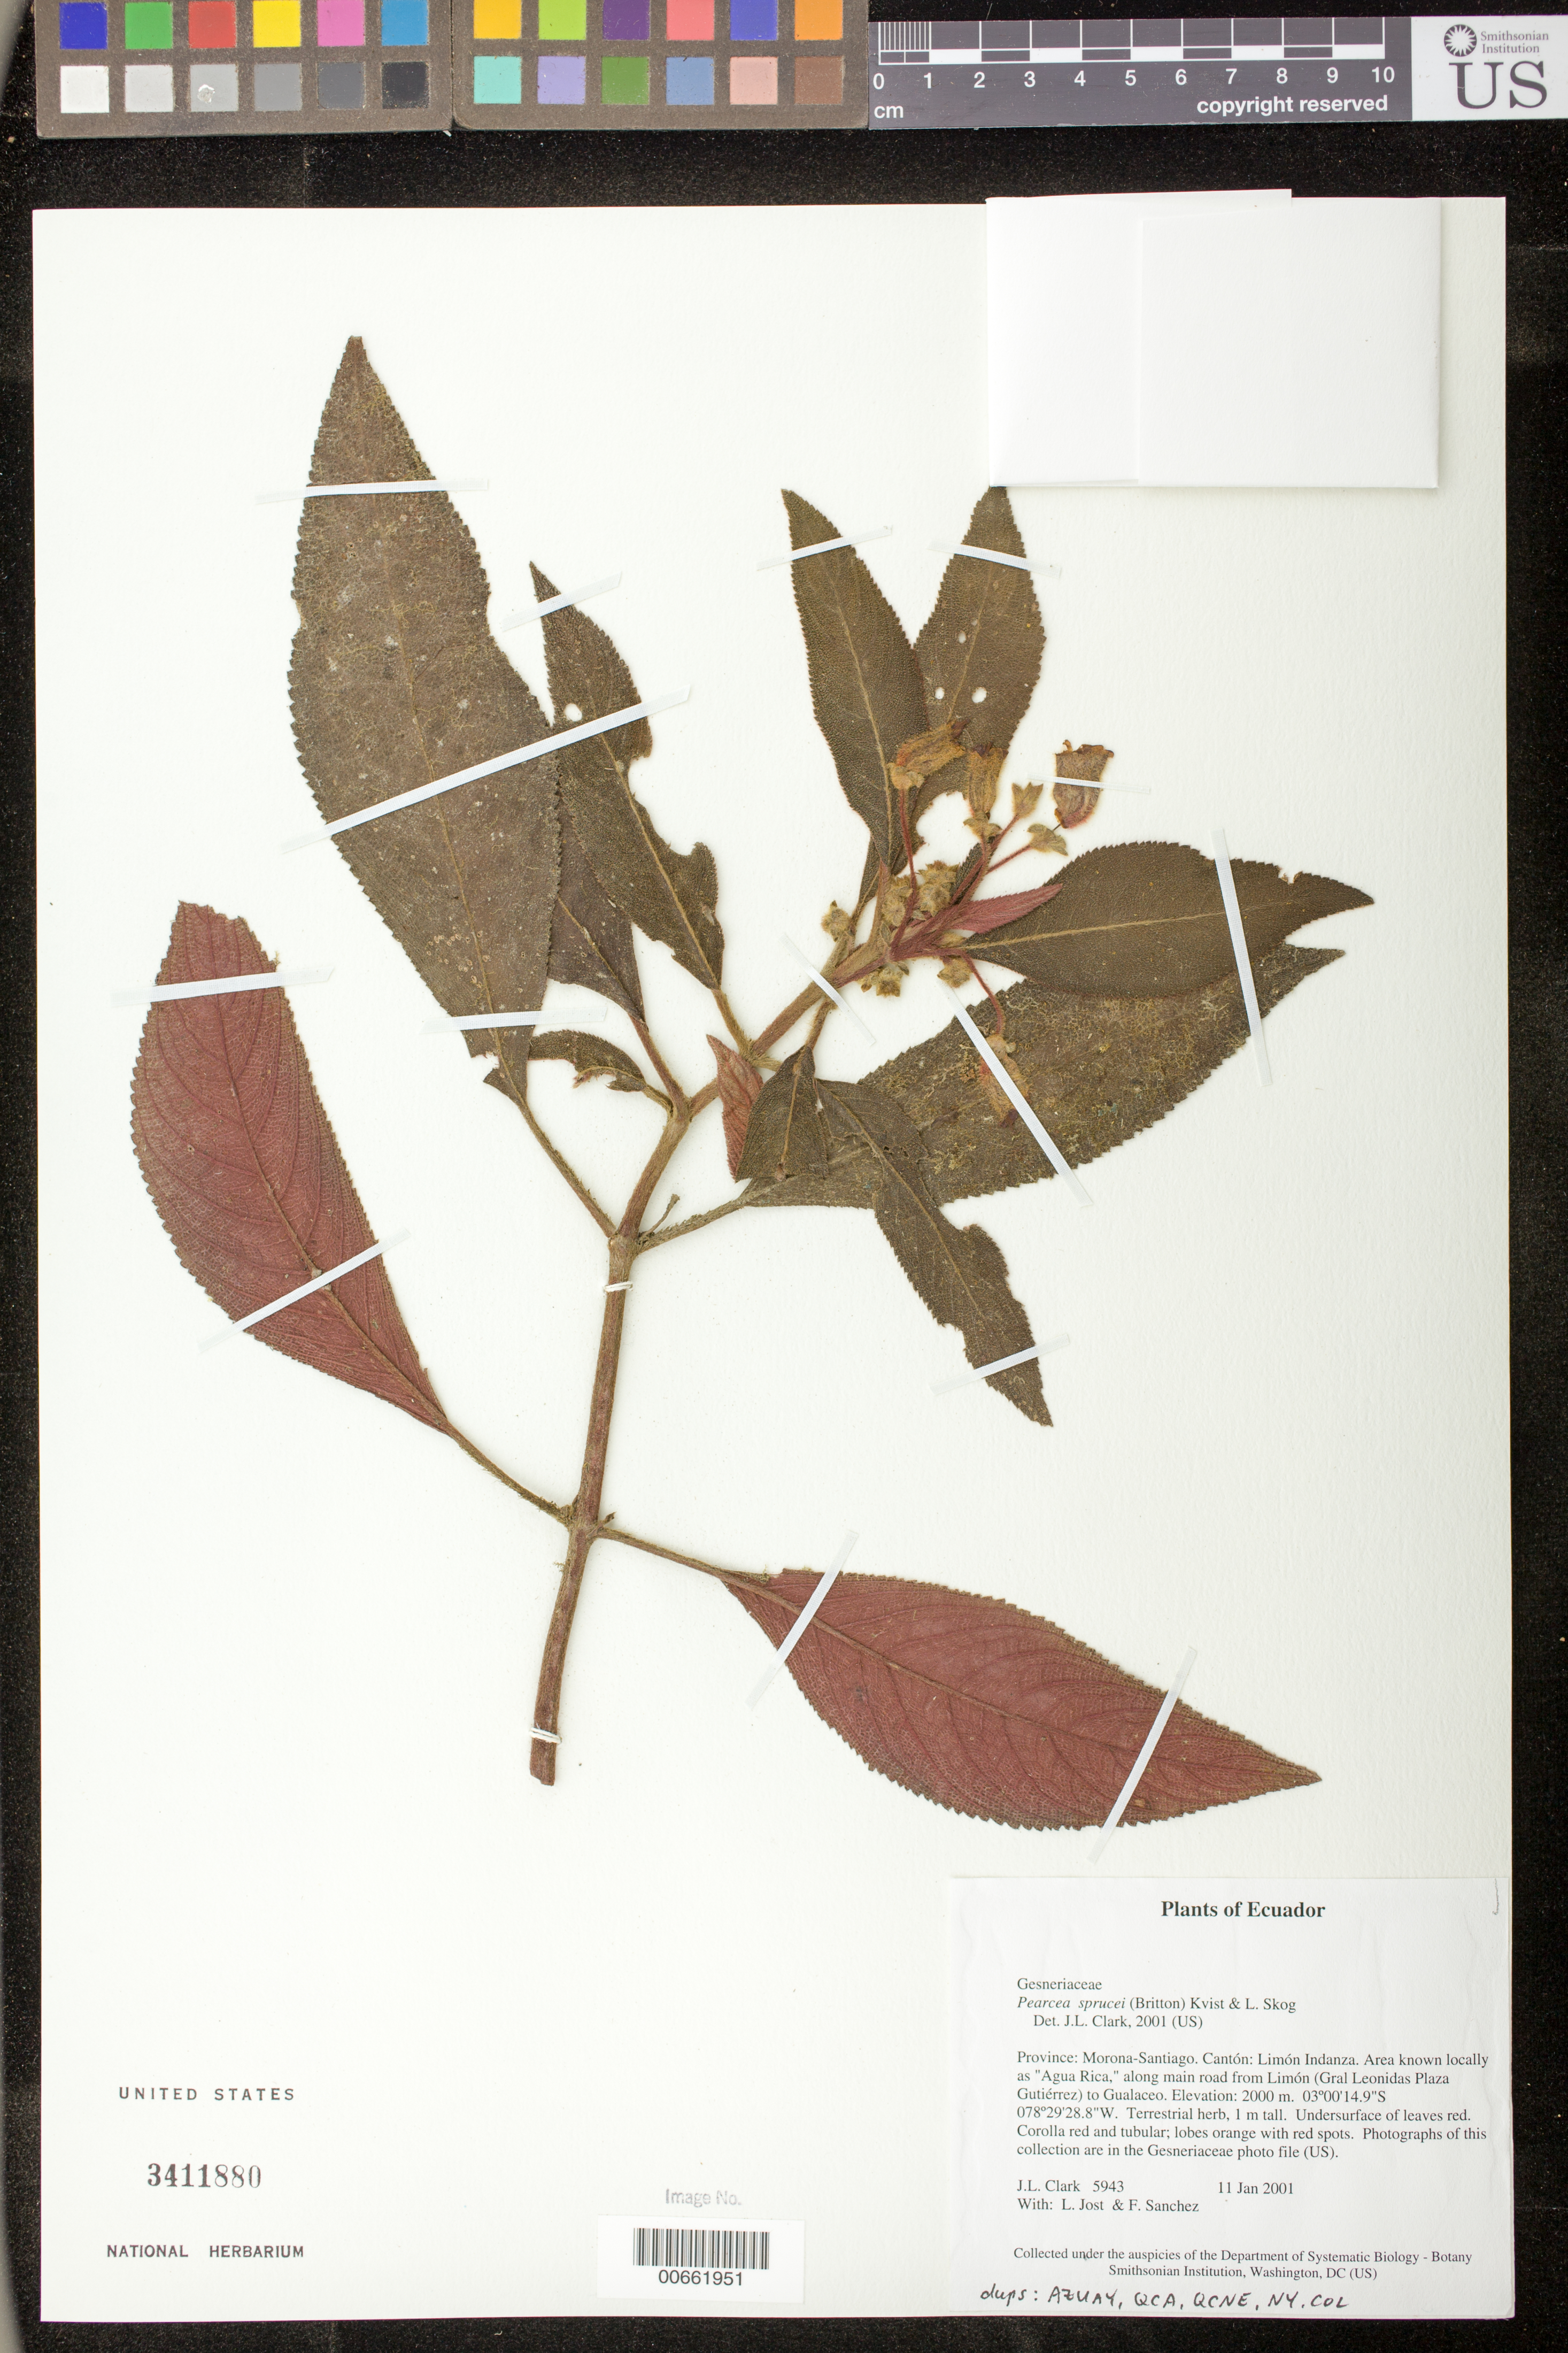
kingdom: Plantae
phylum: Tracheophyta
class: Magnoliopsida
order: Lamiales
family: Gesneriaceae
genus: Pearcea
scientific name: Pearcea sprucei var. sprucei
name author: (Britton ex Rusby) L.P. Kvist & L.E. Skog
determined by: Clark, J. L., (SEL), The Marie Selby Botanical Garden (UNITED STATES)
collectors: J. L. Clark, L. Jost & F. Sanchez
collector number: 5943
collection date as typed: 11 Jan 2001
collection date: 2001-01-11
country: Ecuador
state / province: Morona-Santiago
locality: Cantón: Limón Indanza. Area known locally as "Agua Rica," along main road from Limón (Gral Leonidas Plaza Gutiérrez) to Gualaceo.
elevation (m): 2000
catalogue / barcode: US 3411880